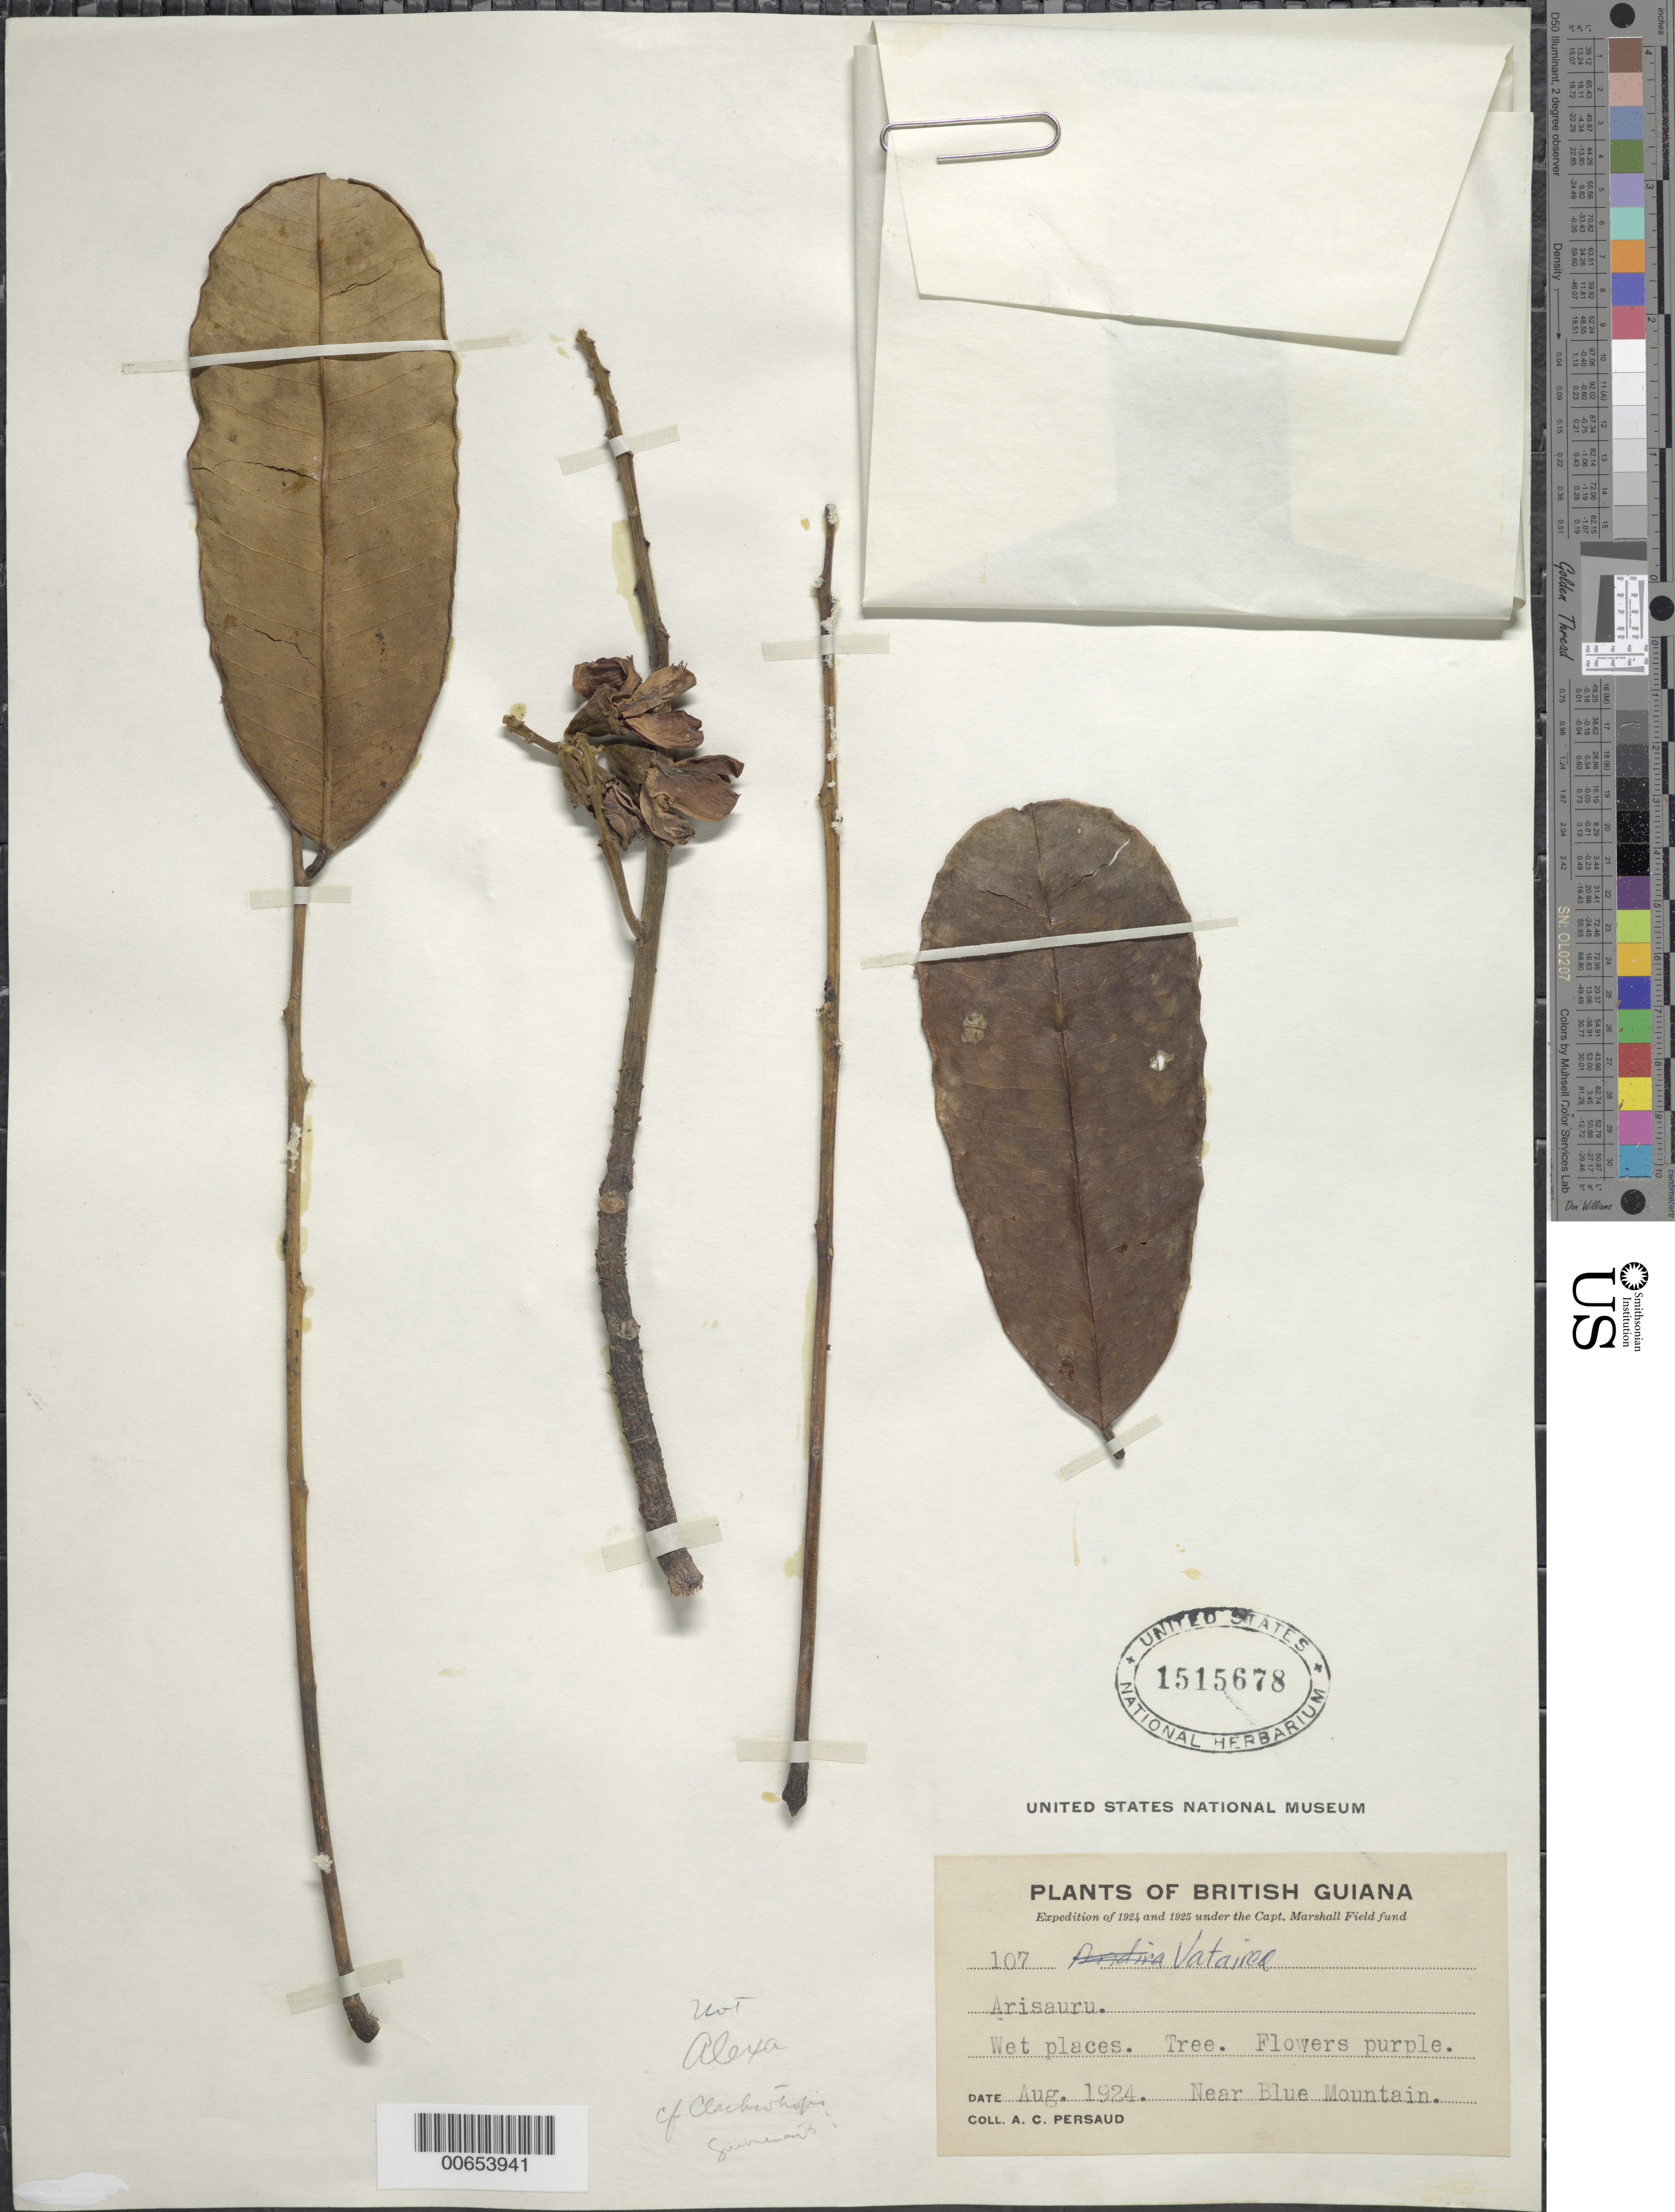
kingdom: Plantae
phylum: Tracheophyta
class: Magnoliopsida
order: Fabales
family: Fabaceae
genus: Vatairea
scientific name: Vatairea guianensis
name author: Aubl.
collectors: A. Persaud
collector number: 107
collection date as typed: Aug-24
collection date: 1924-08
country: Guyana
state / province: Cuyuni-Mazaruni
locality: Blue Mountain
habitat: Wet places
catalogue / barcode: US 1515678